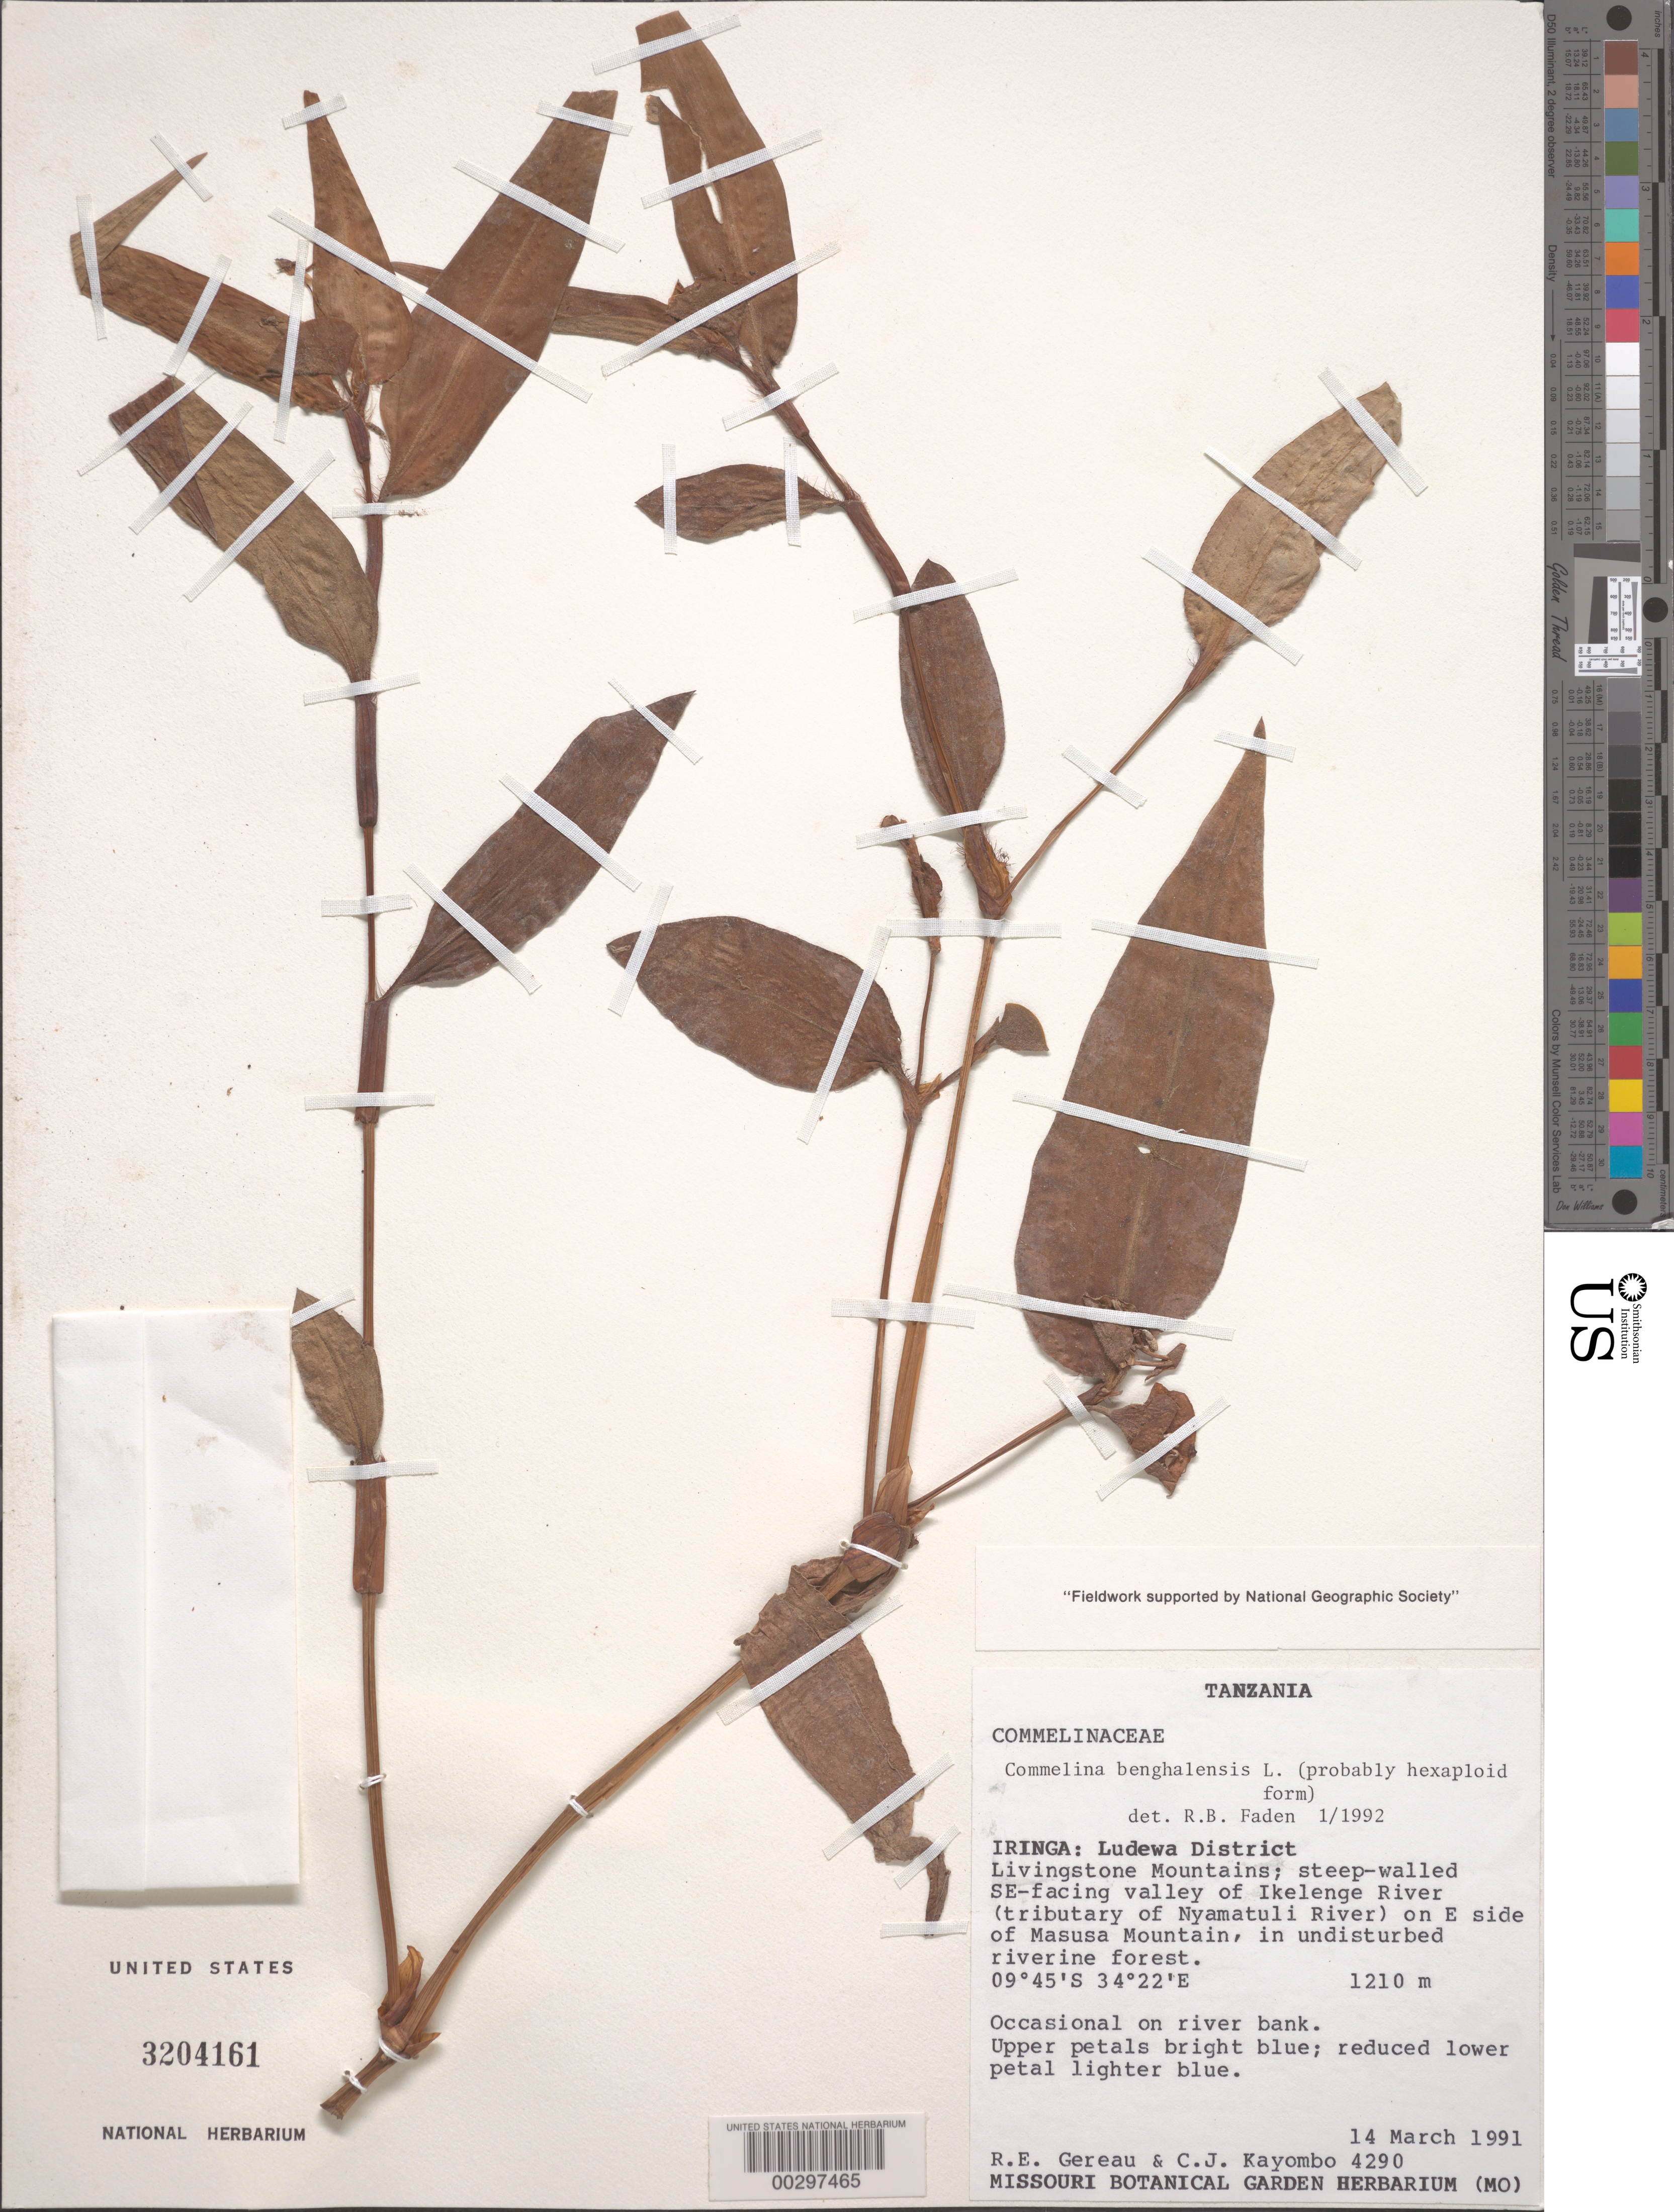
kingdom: Plantae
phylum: Tracheophyta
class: Liliopsida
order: Commelinales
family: Commelinaceae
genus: Commelina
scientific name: Commelina benghalensis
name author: L.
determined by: Faden, Robert B., (US), Smithsonian Institution - National Museum of Natural History (UNITED STATES)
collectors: R. E. Gereau & C. J. Kayombo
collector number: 4290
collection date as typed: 14 Mar 1991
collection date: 1991-03-14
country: Tanzania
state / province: Iringa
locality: Ludewa district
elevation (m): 1210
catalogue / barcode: US 3204161